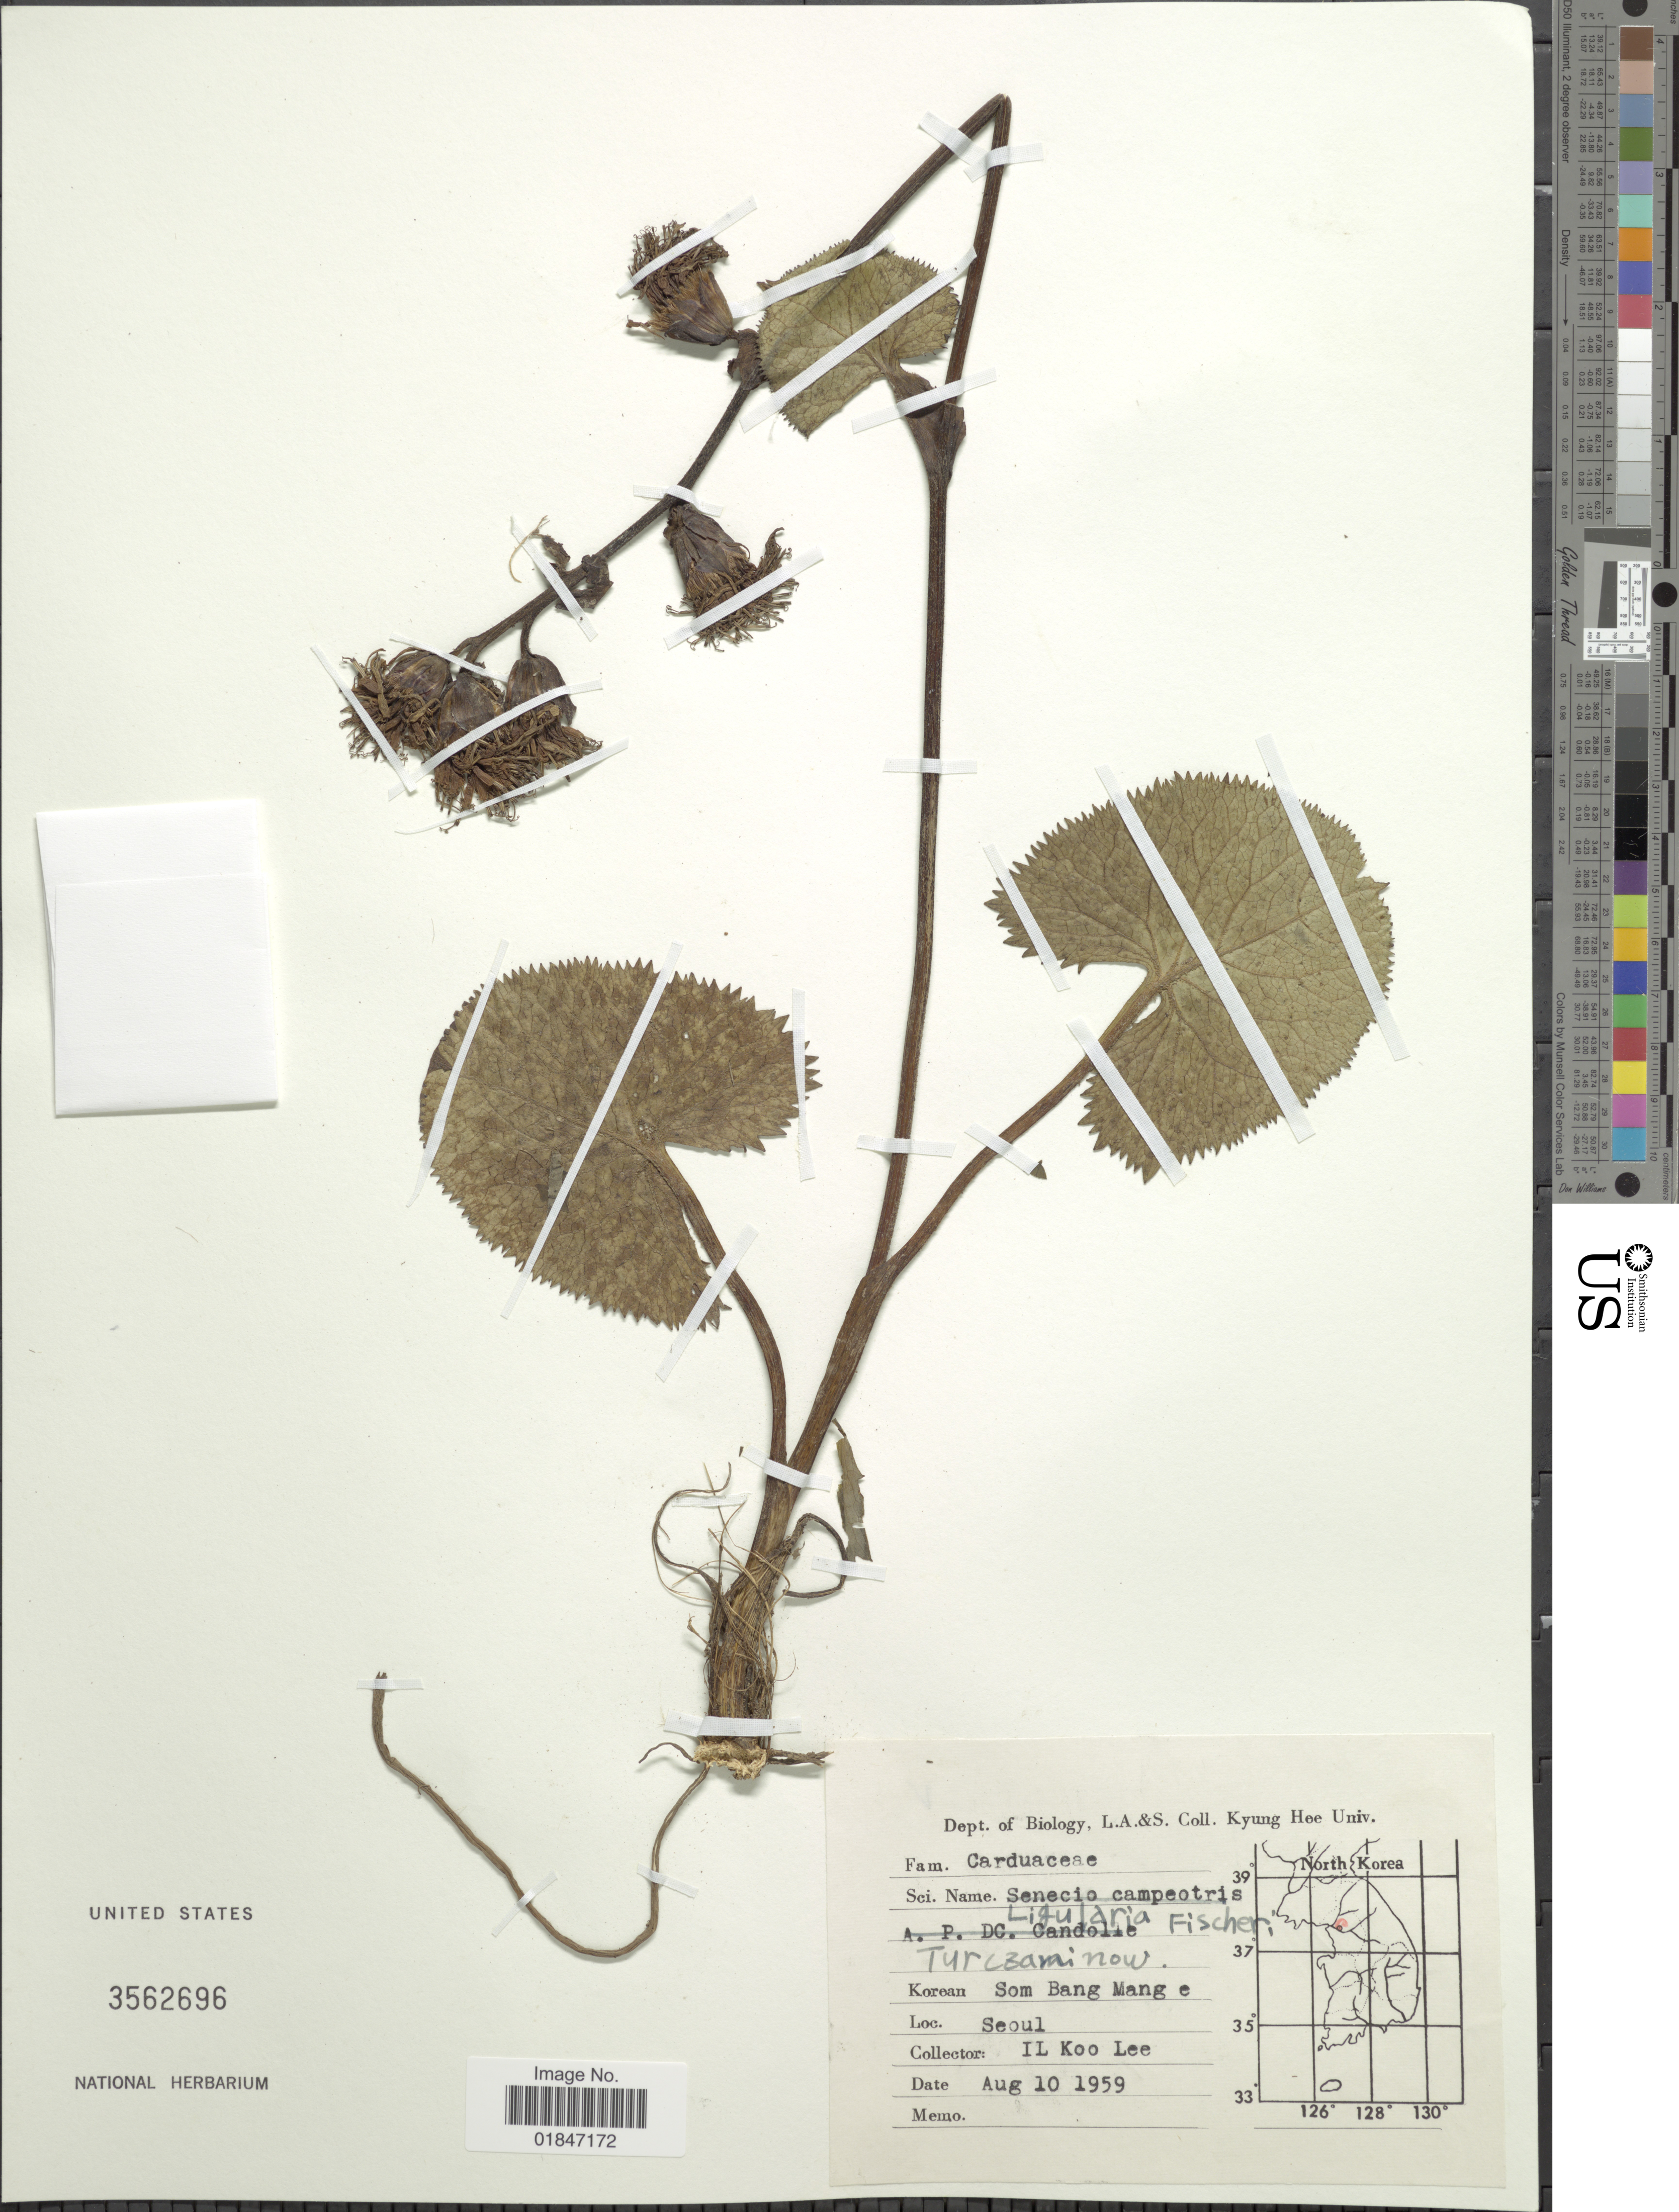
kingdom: Plantae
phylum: Tracheophyta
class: Magnoliopsida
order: Asterales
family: Asteraceae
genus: Ligularia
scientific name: Ligularia fischeri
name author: (Ledeb.) Turcz.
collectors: I. Lee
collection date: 1959-08-10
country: South Korea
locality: Seoul.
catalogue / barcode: US 3562696